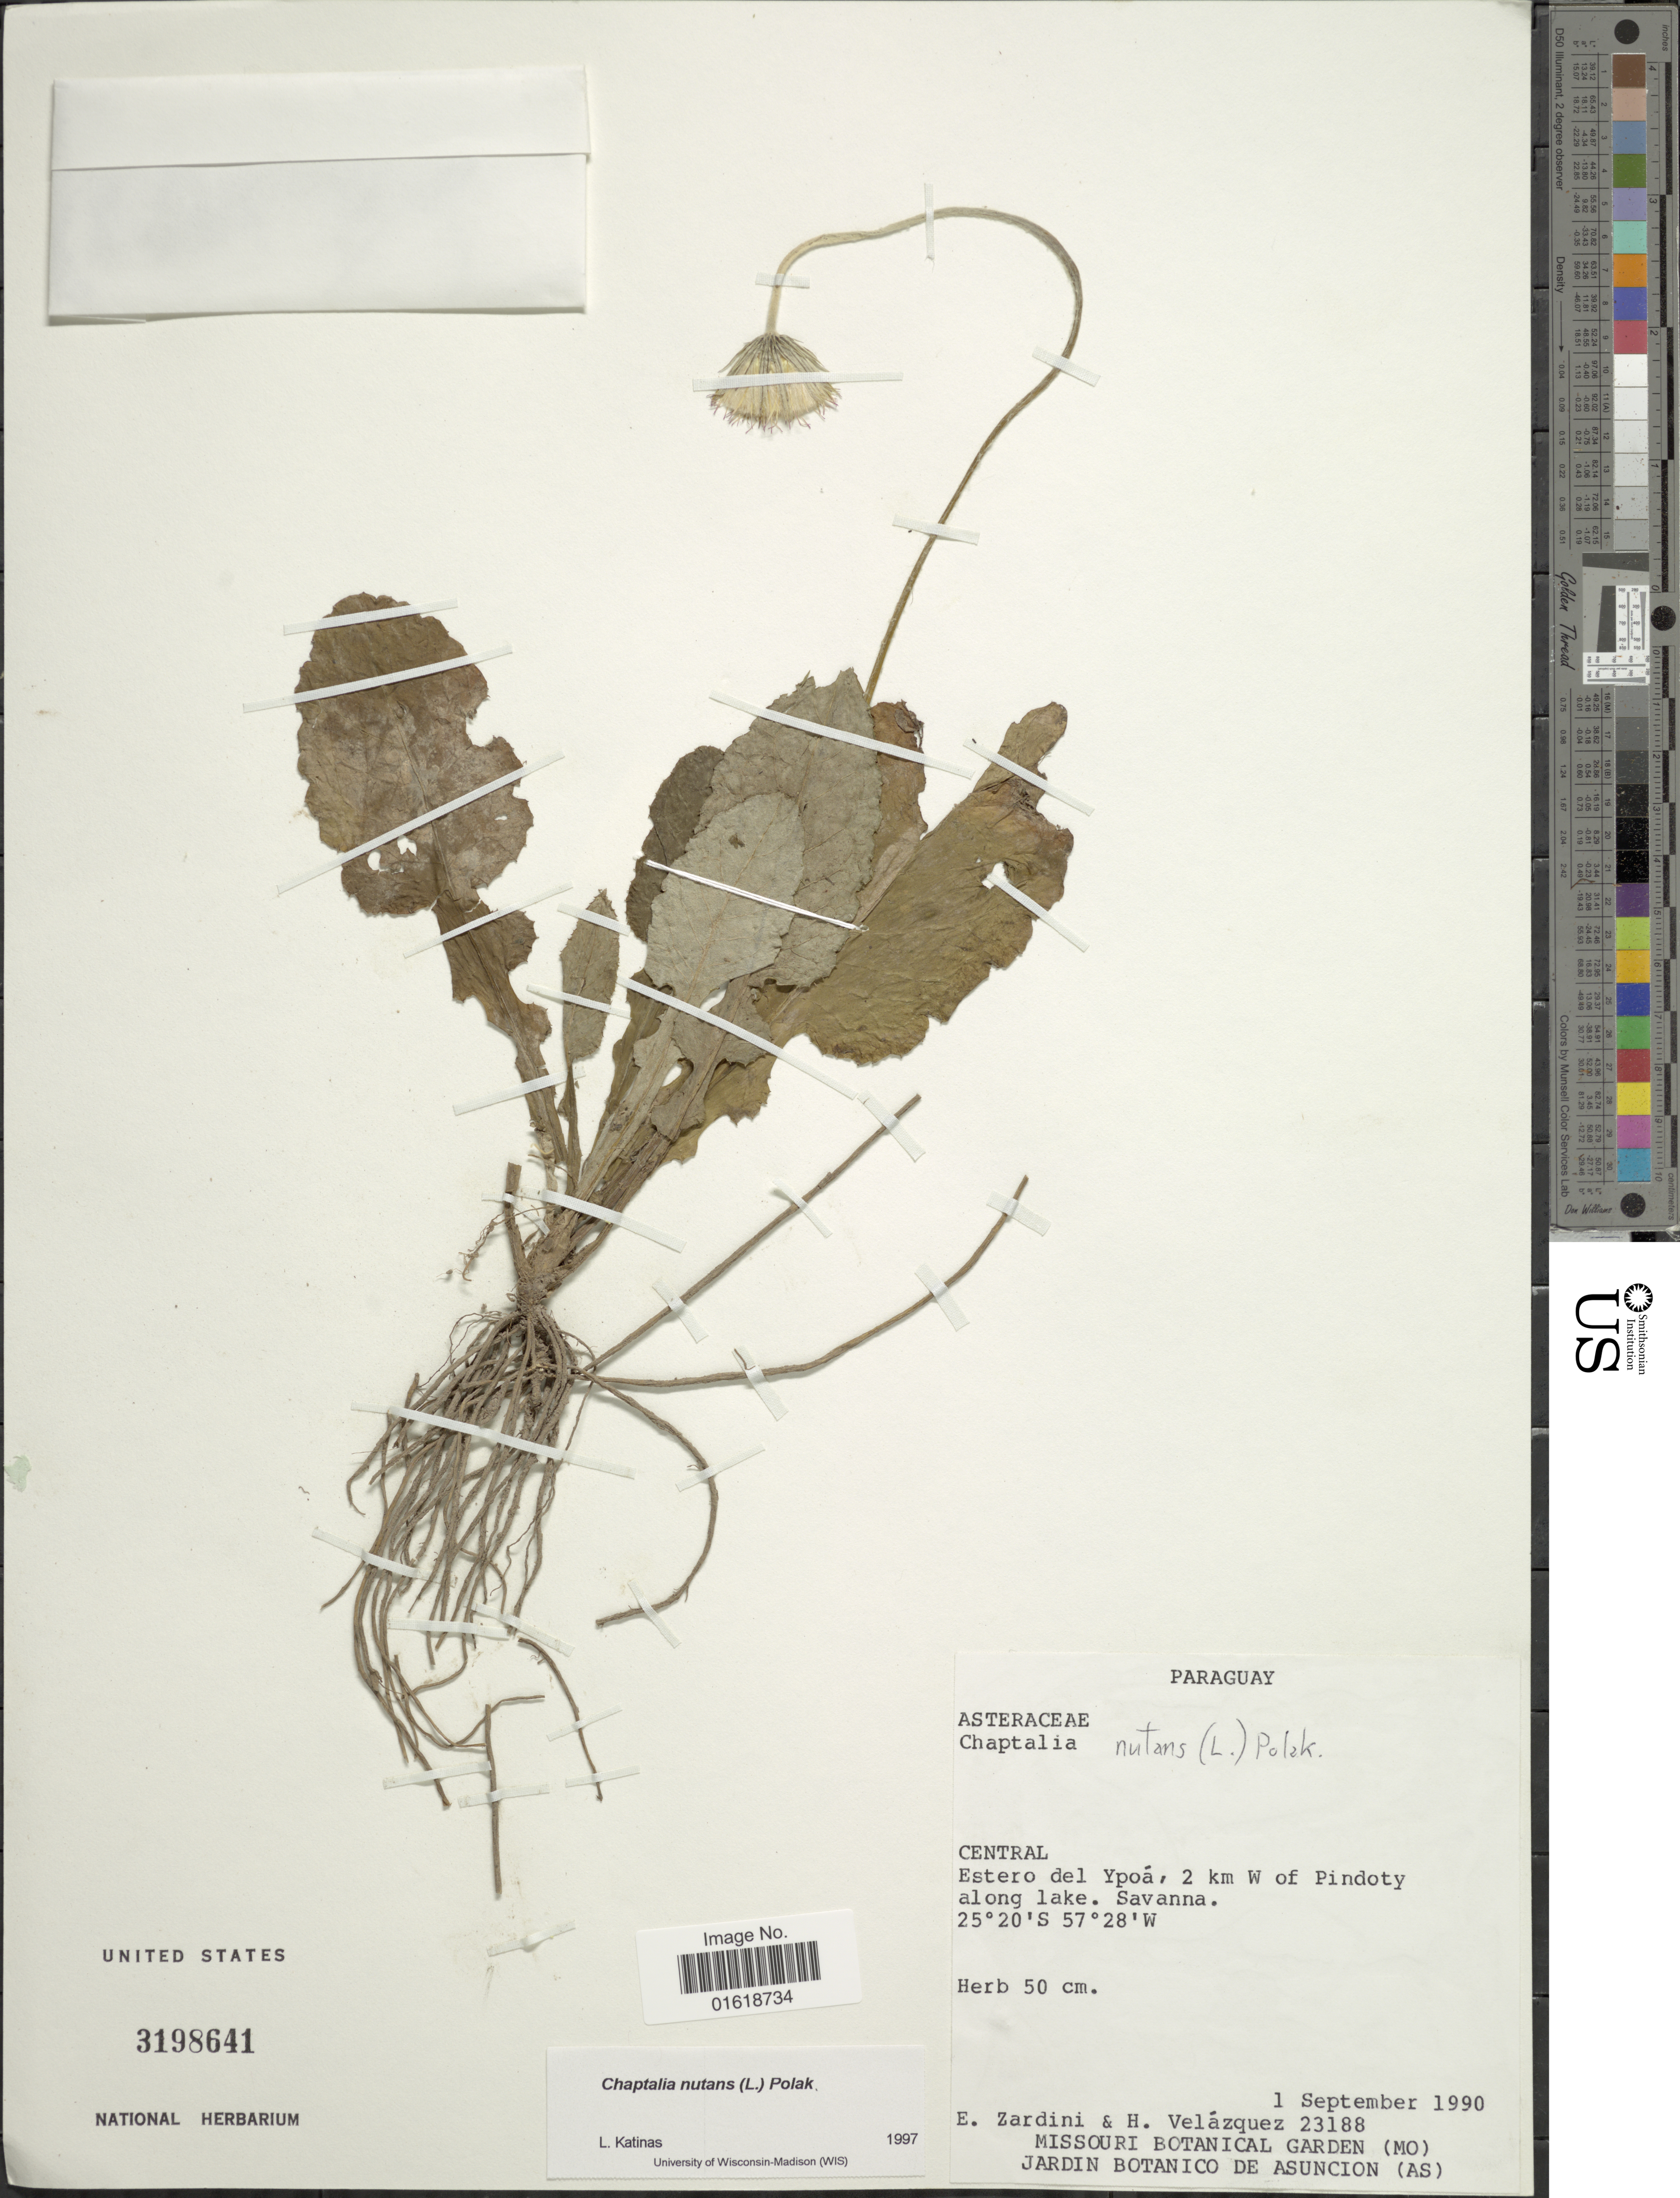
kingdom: Plantae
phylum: Tracheophyta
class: Magnoliopsida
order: Asterales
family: Asteraceae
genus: Chaptalia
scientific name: Chaptalia nutans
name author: (L.) Pol.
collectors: E. M. Zardini & H. Velázquez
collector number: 23188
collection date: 1990-09-01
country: Paraguay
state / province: Central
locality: Central. Estero del Ypoá, 2 km W of Pindoty along lake. Savanna.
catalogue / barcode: US 3198641